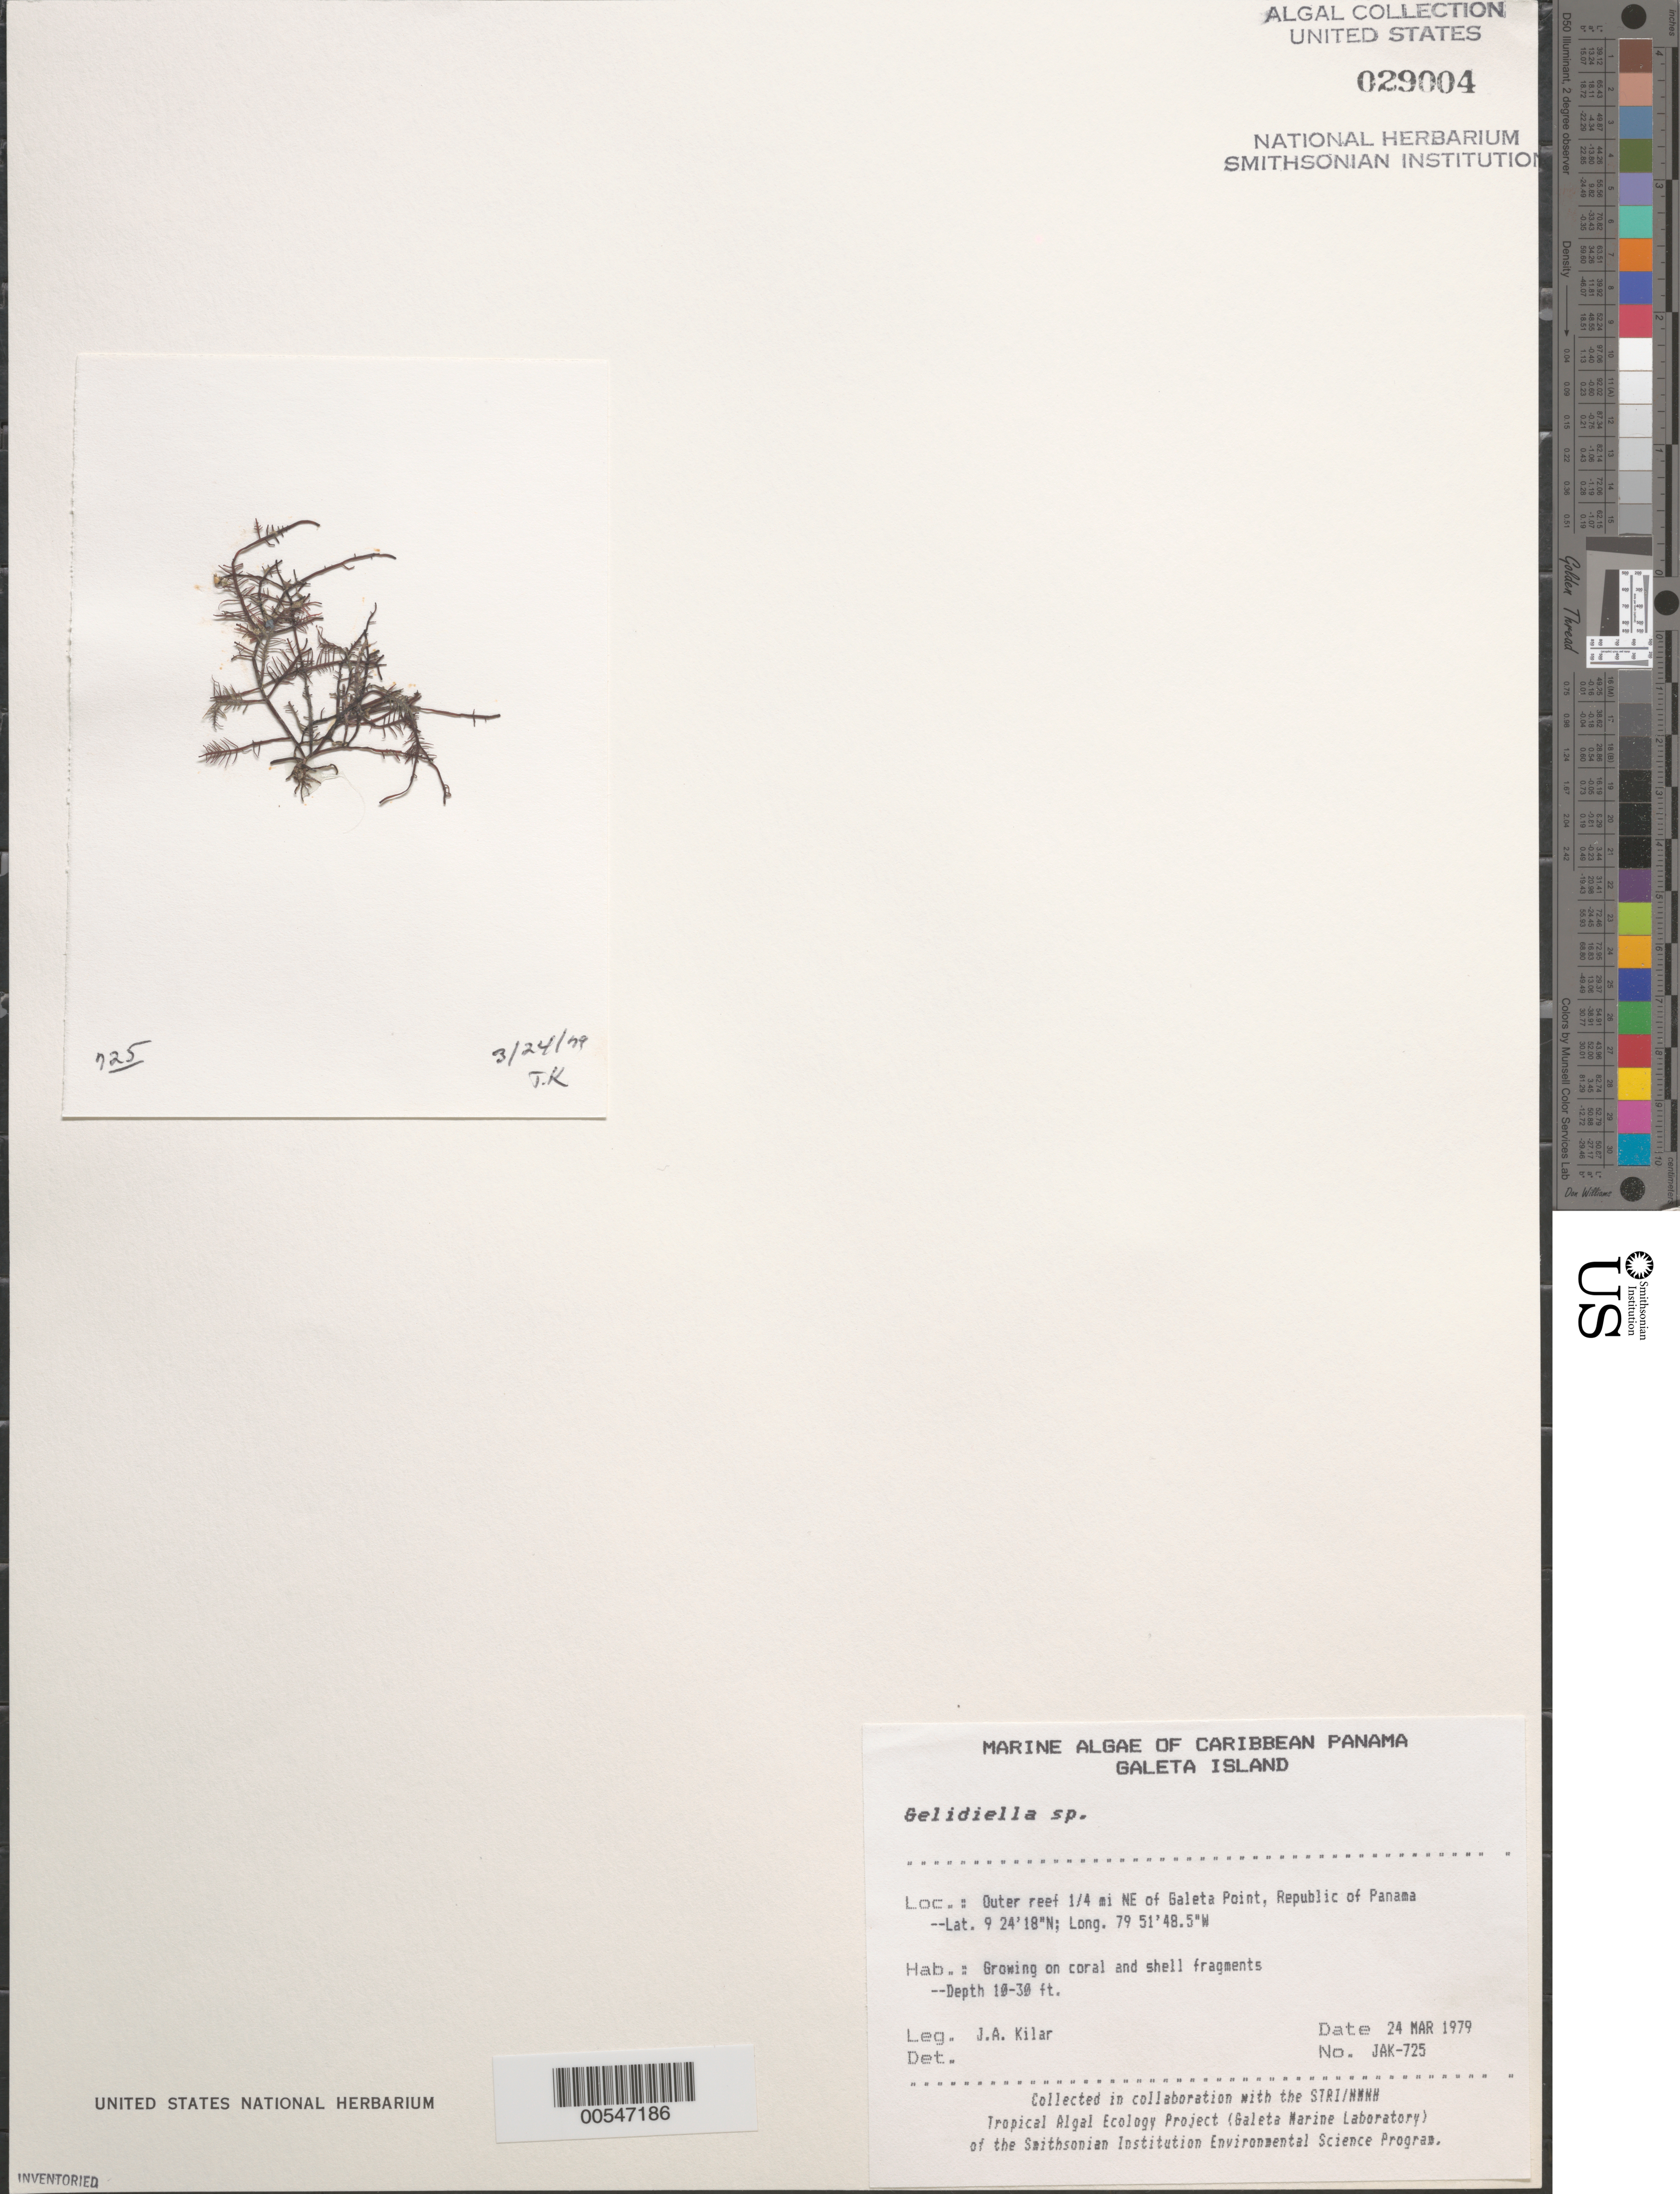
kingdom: Plantae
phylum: Rhodophyta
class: Florideophyceae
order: Gelidiales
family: Gelidiellaceae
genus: Gelidiella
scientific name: Gelidiella sp.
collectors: J. A. Kilar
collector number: JAK-725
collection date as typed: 24 Mar 1979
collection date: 1979-03-24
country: Panama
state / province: Colón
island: Galeta Island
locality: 1/4th mile northeast of Galeta Point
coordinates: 9 24'18"N, 79 51'48.5"W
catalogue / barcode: US 29004